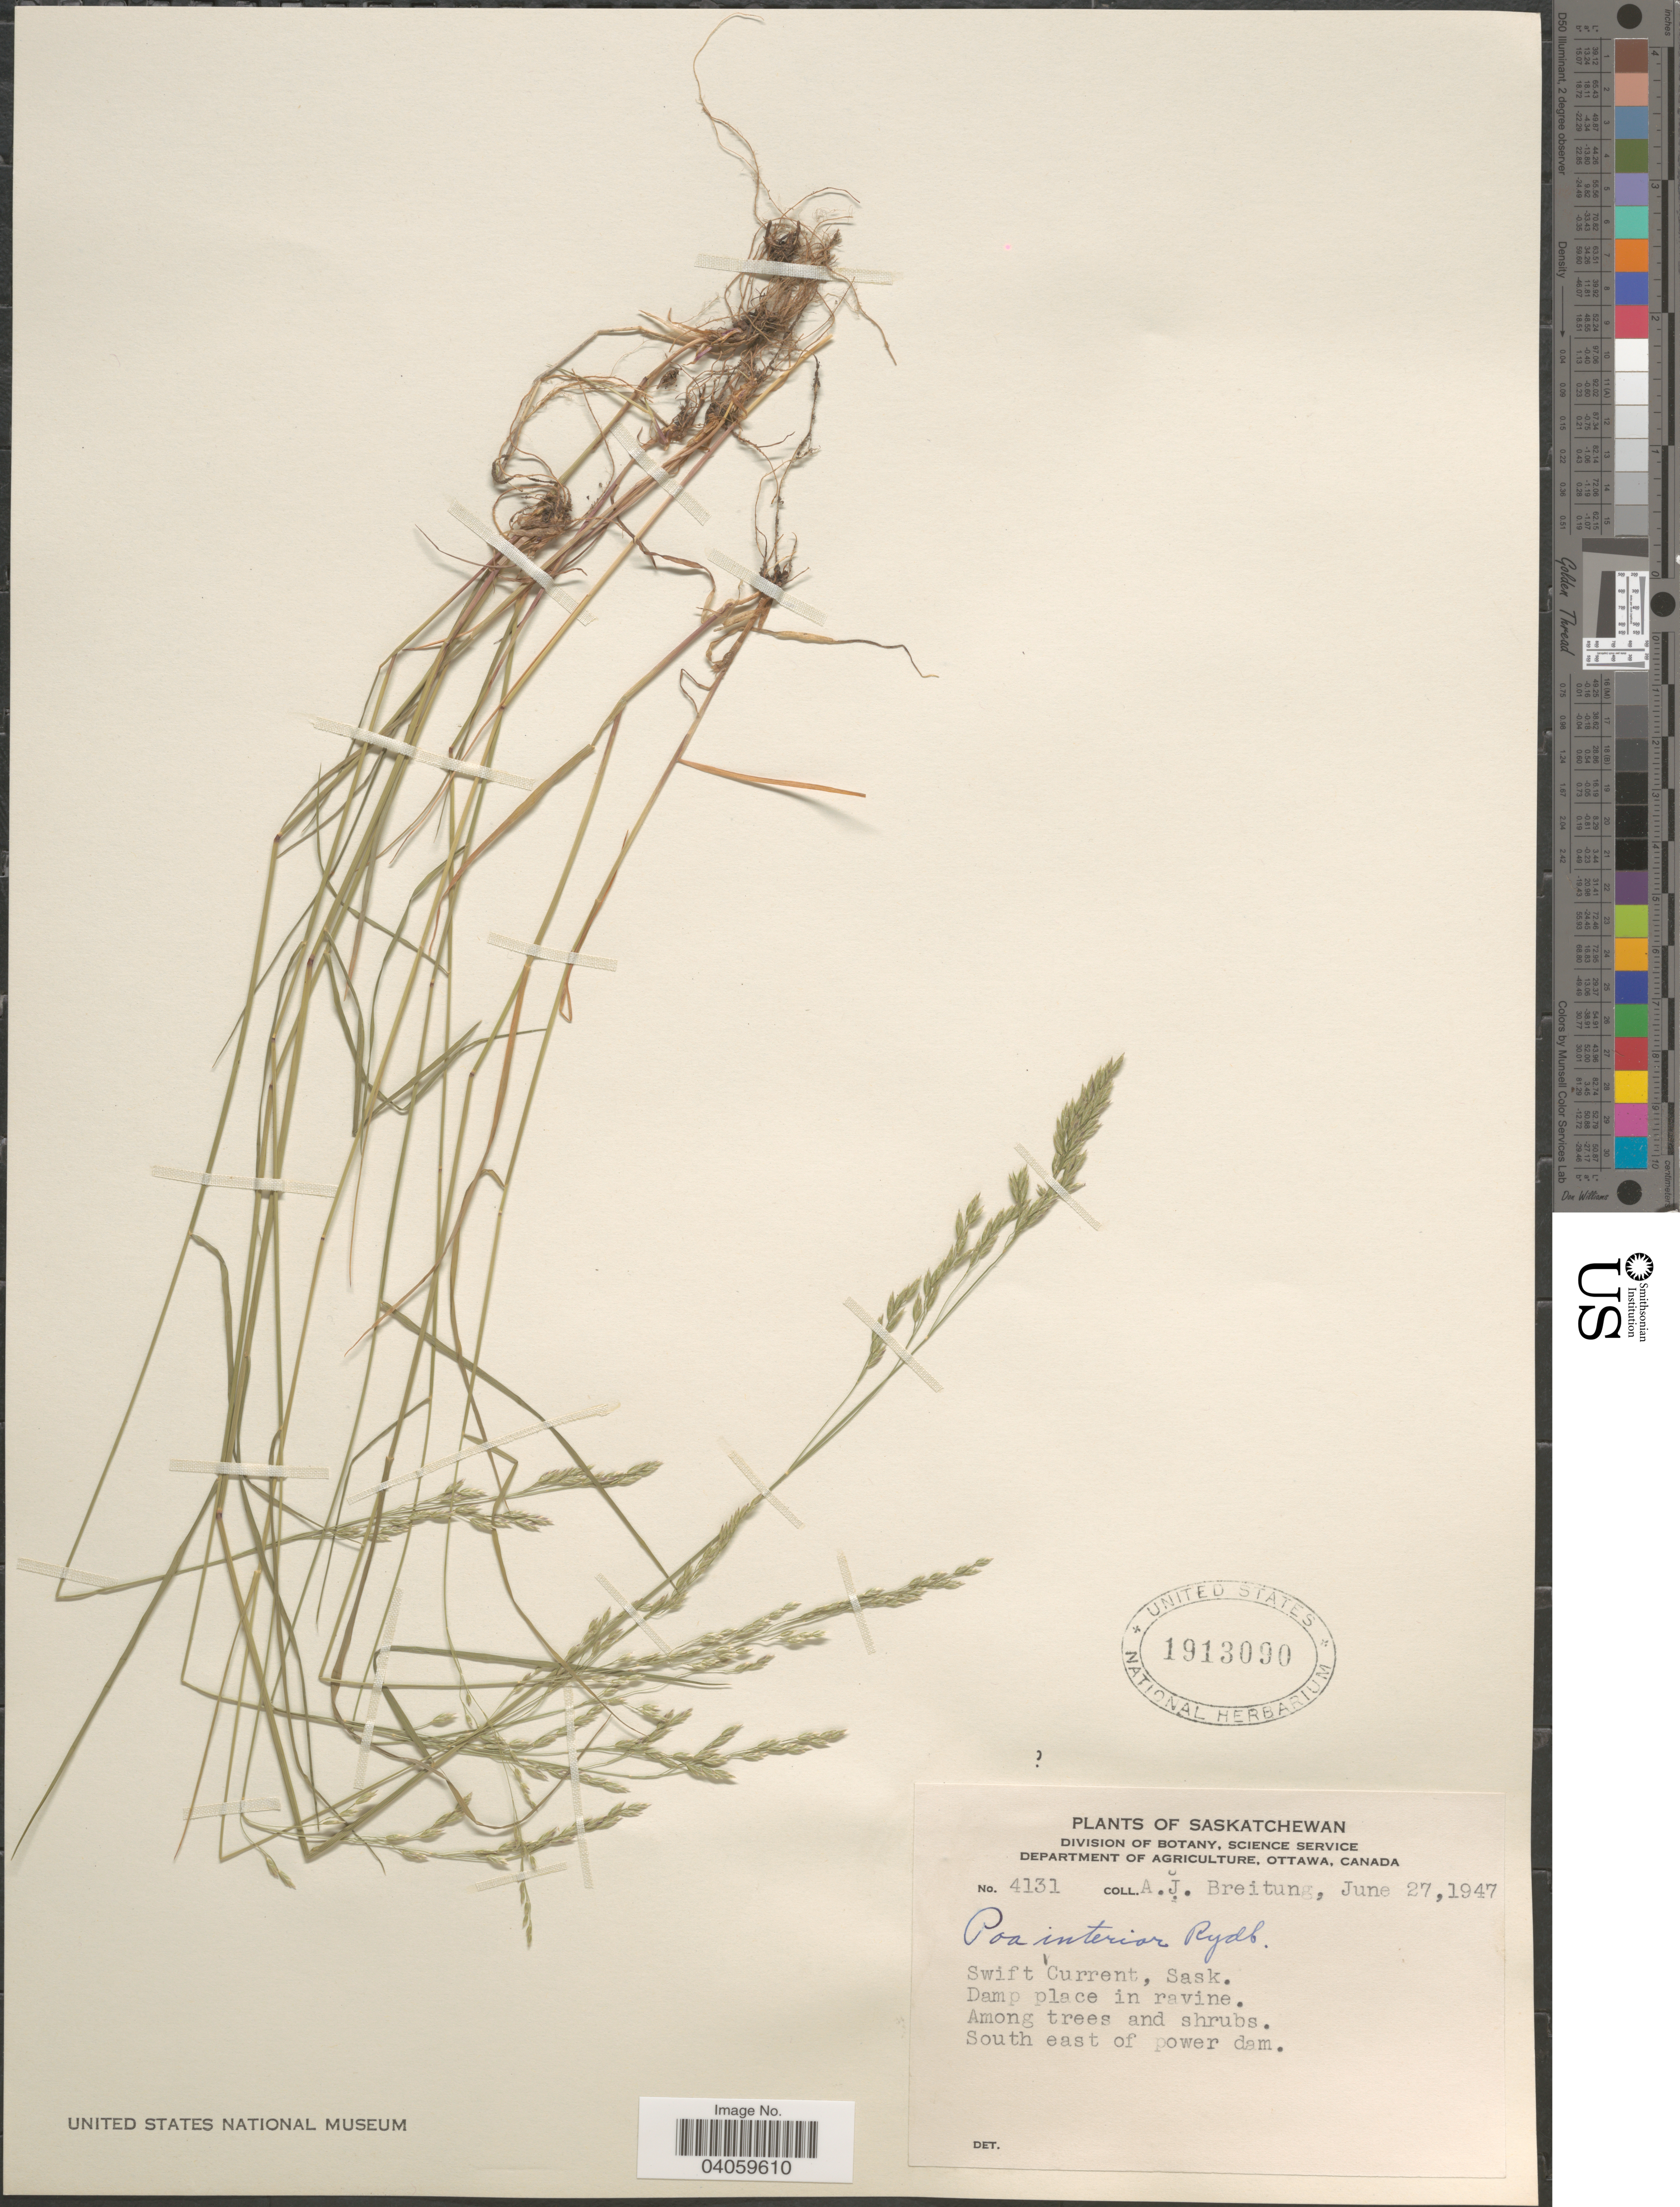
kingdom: Plantae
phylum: Tracheophyta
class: Liliopsida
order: Poales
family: Poaceae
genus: Poa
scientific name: Poa interior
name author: Rydb.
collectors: A. Breitung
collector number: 4131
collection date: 1947-06-27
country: Canada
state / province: Saskatchewan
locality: Swift Current. South east of power dam.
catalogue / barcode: US 1913090